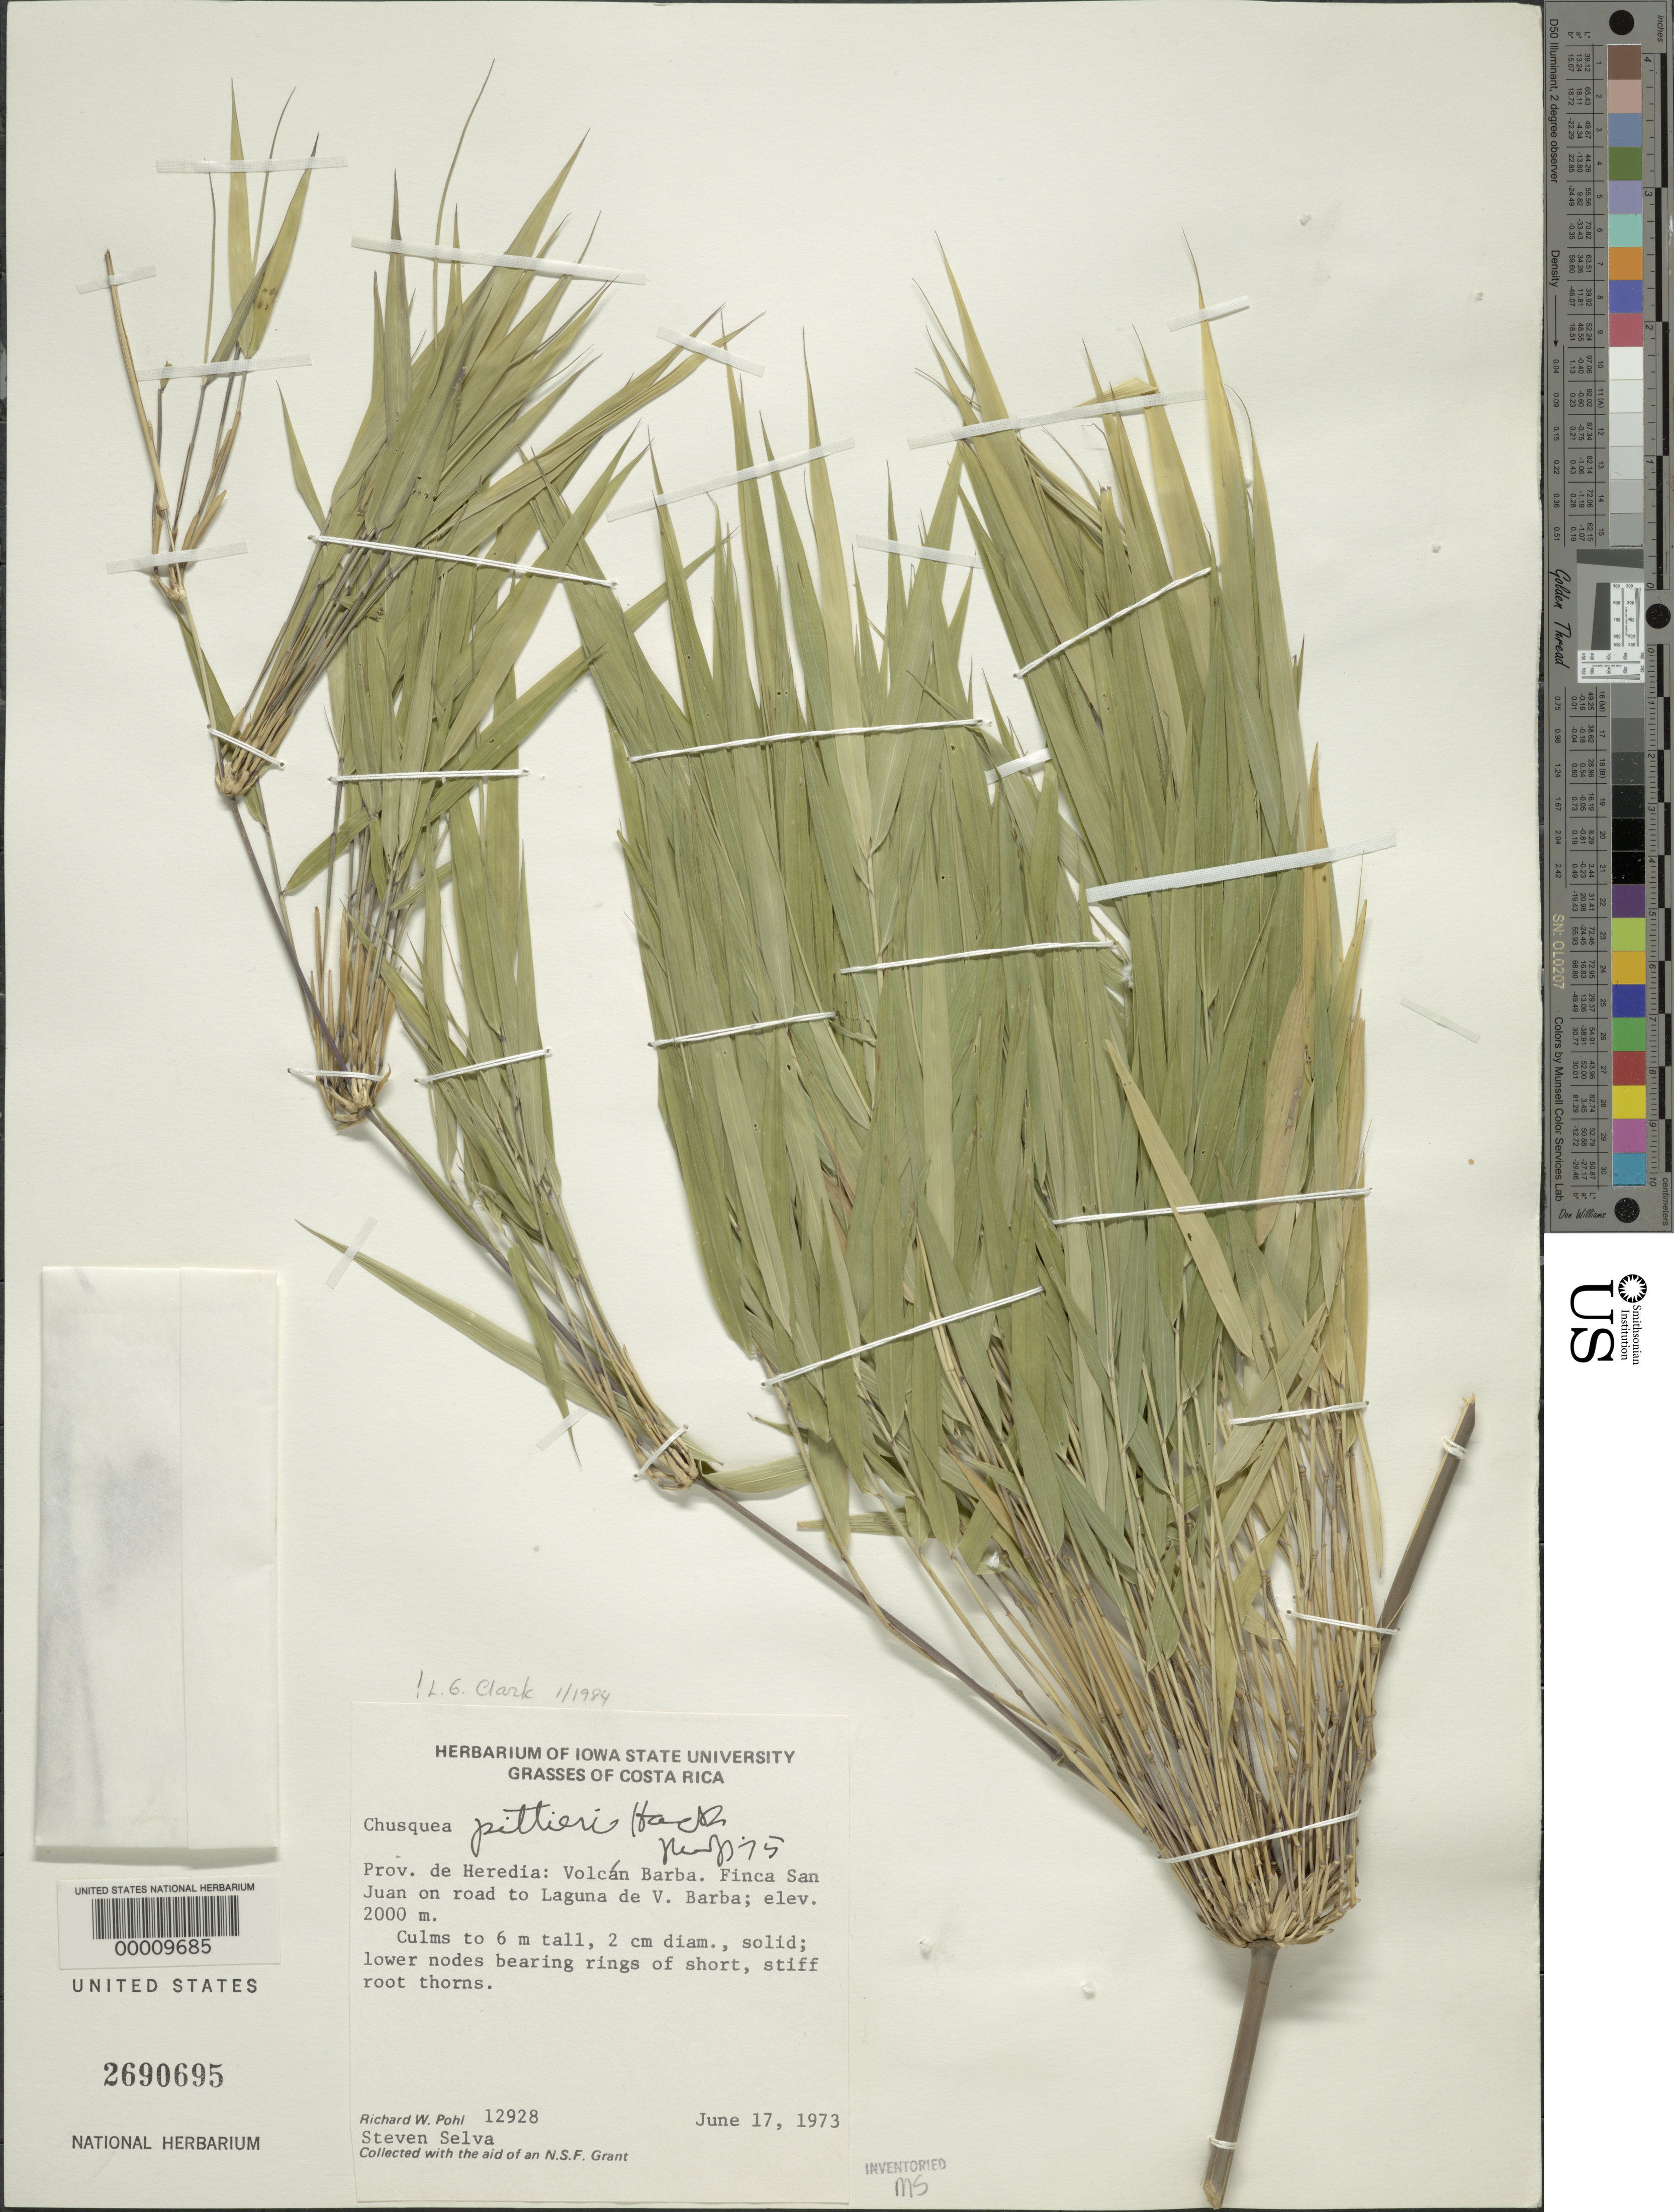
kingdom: Plantae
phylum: Tracheophyta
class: Liliopsida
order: Poales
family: Poaceae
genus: Chusquea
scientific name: Chusquea pittieri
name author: Hack.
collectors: R. W. Pohl & S. Selva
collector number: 12928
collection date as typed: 17 Jun 1973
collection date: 1973-06-17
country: Costa Rica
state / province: Heredia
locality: Volcan Barba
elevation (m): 2000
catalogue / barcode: US 2690695